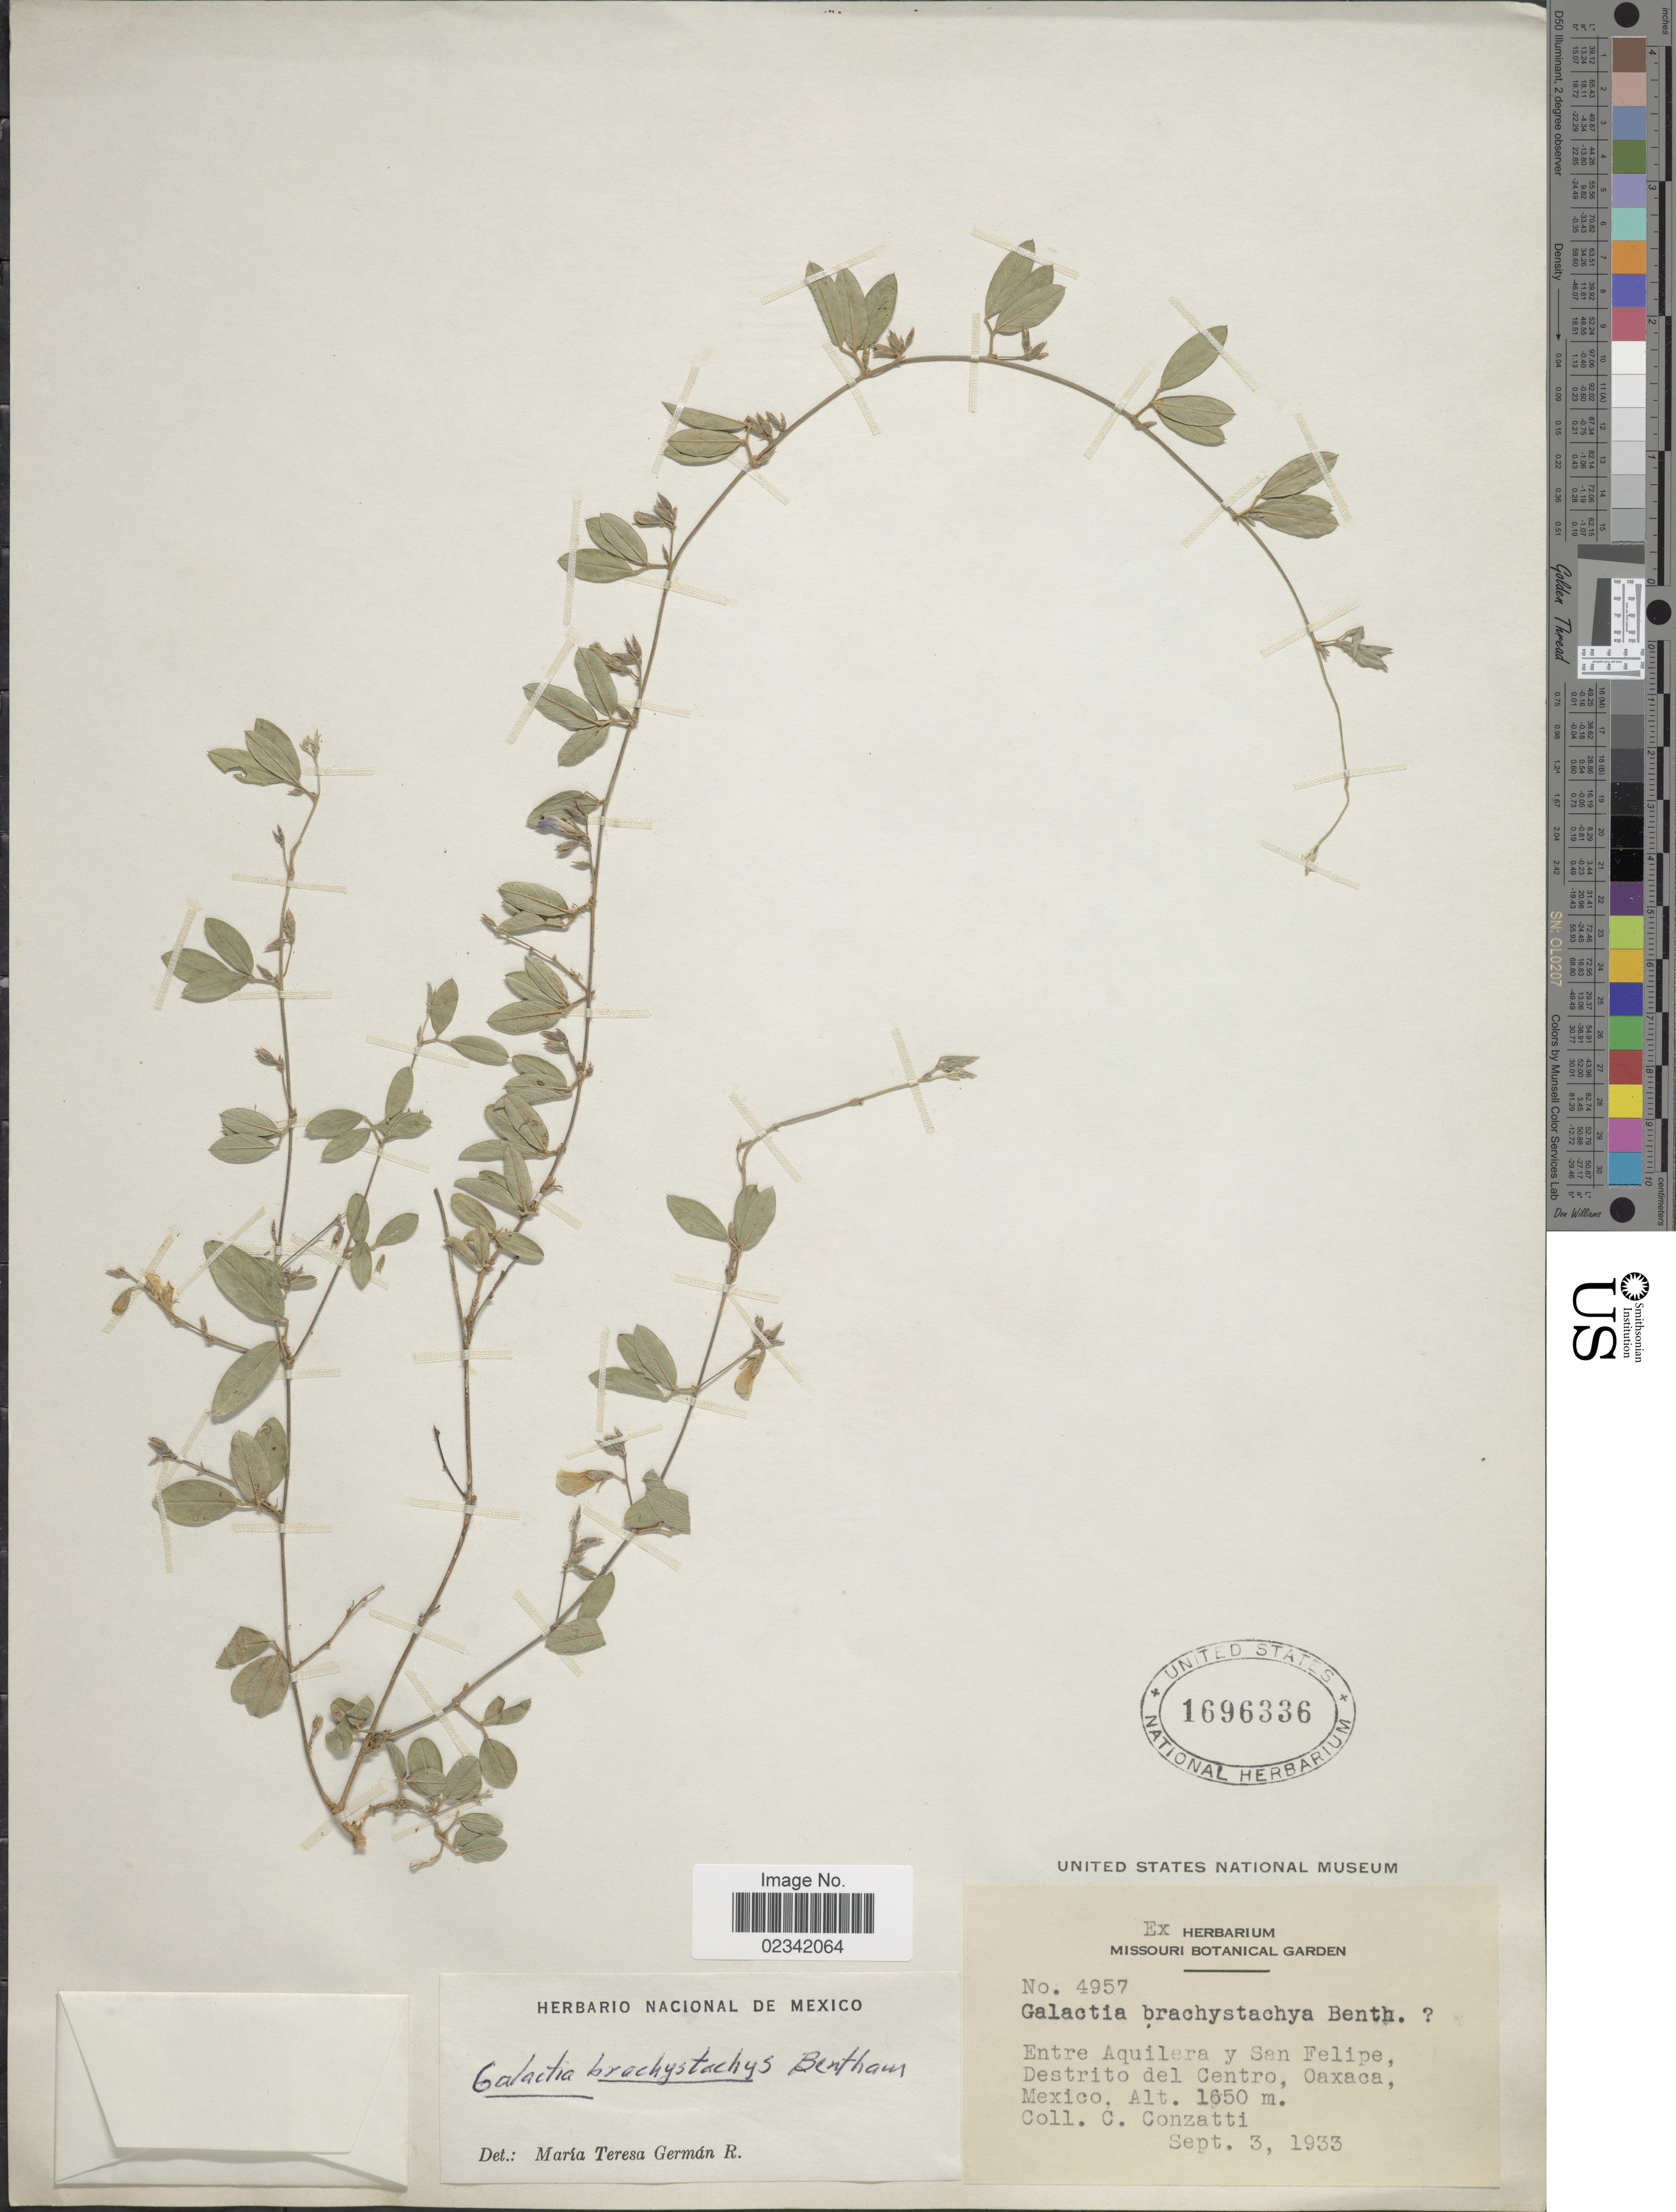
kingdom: Plantae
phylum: Tracheophyta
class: Magnoliopsida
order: Fabales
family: Fabaceae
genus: Nanogalactia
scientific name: Nanogalactia brachystachys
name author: (Benth.) L.P. Queiroz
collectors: C. Conzatti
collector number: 4957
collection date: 1933-09-03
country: Mexico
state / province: Oaxaca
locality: Entre Aquilera y San Felipe, Destrito del Centro, Oaxaca, Mexico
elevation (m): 1650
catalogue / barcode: US 1696336